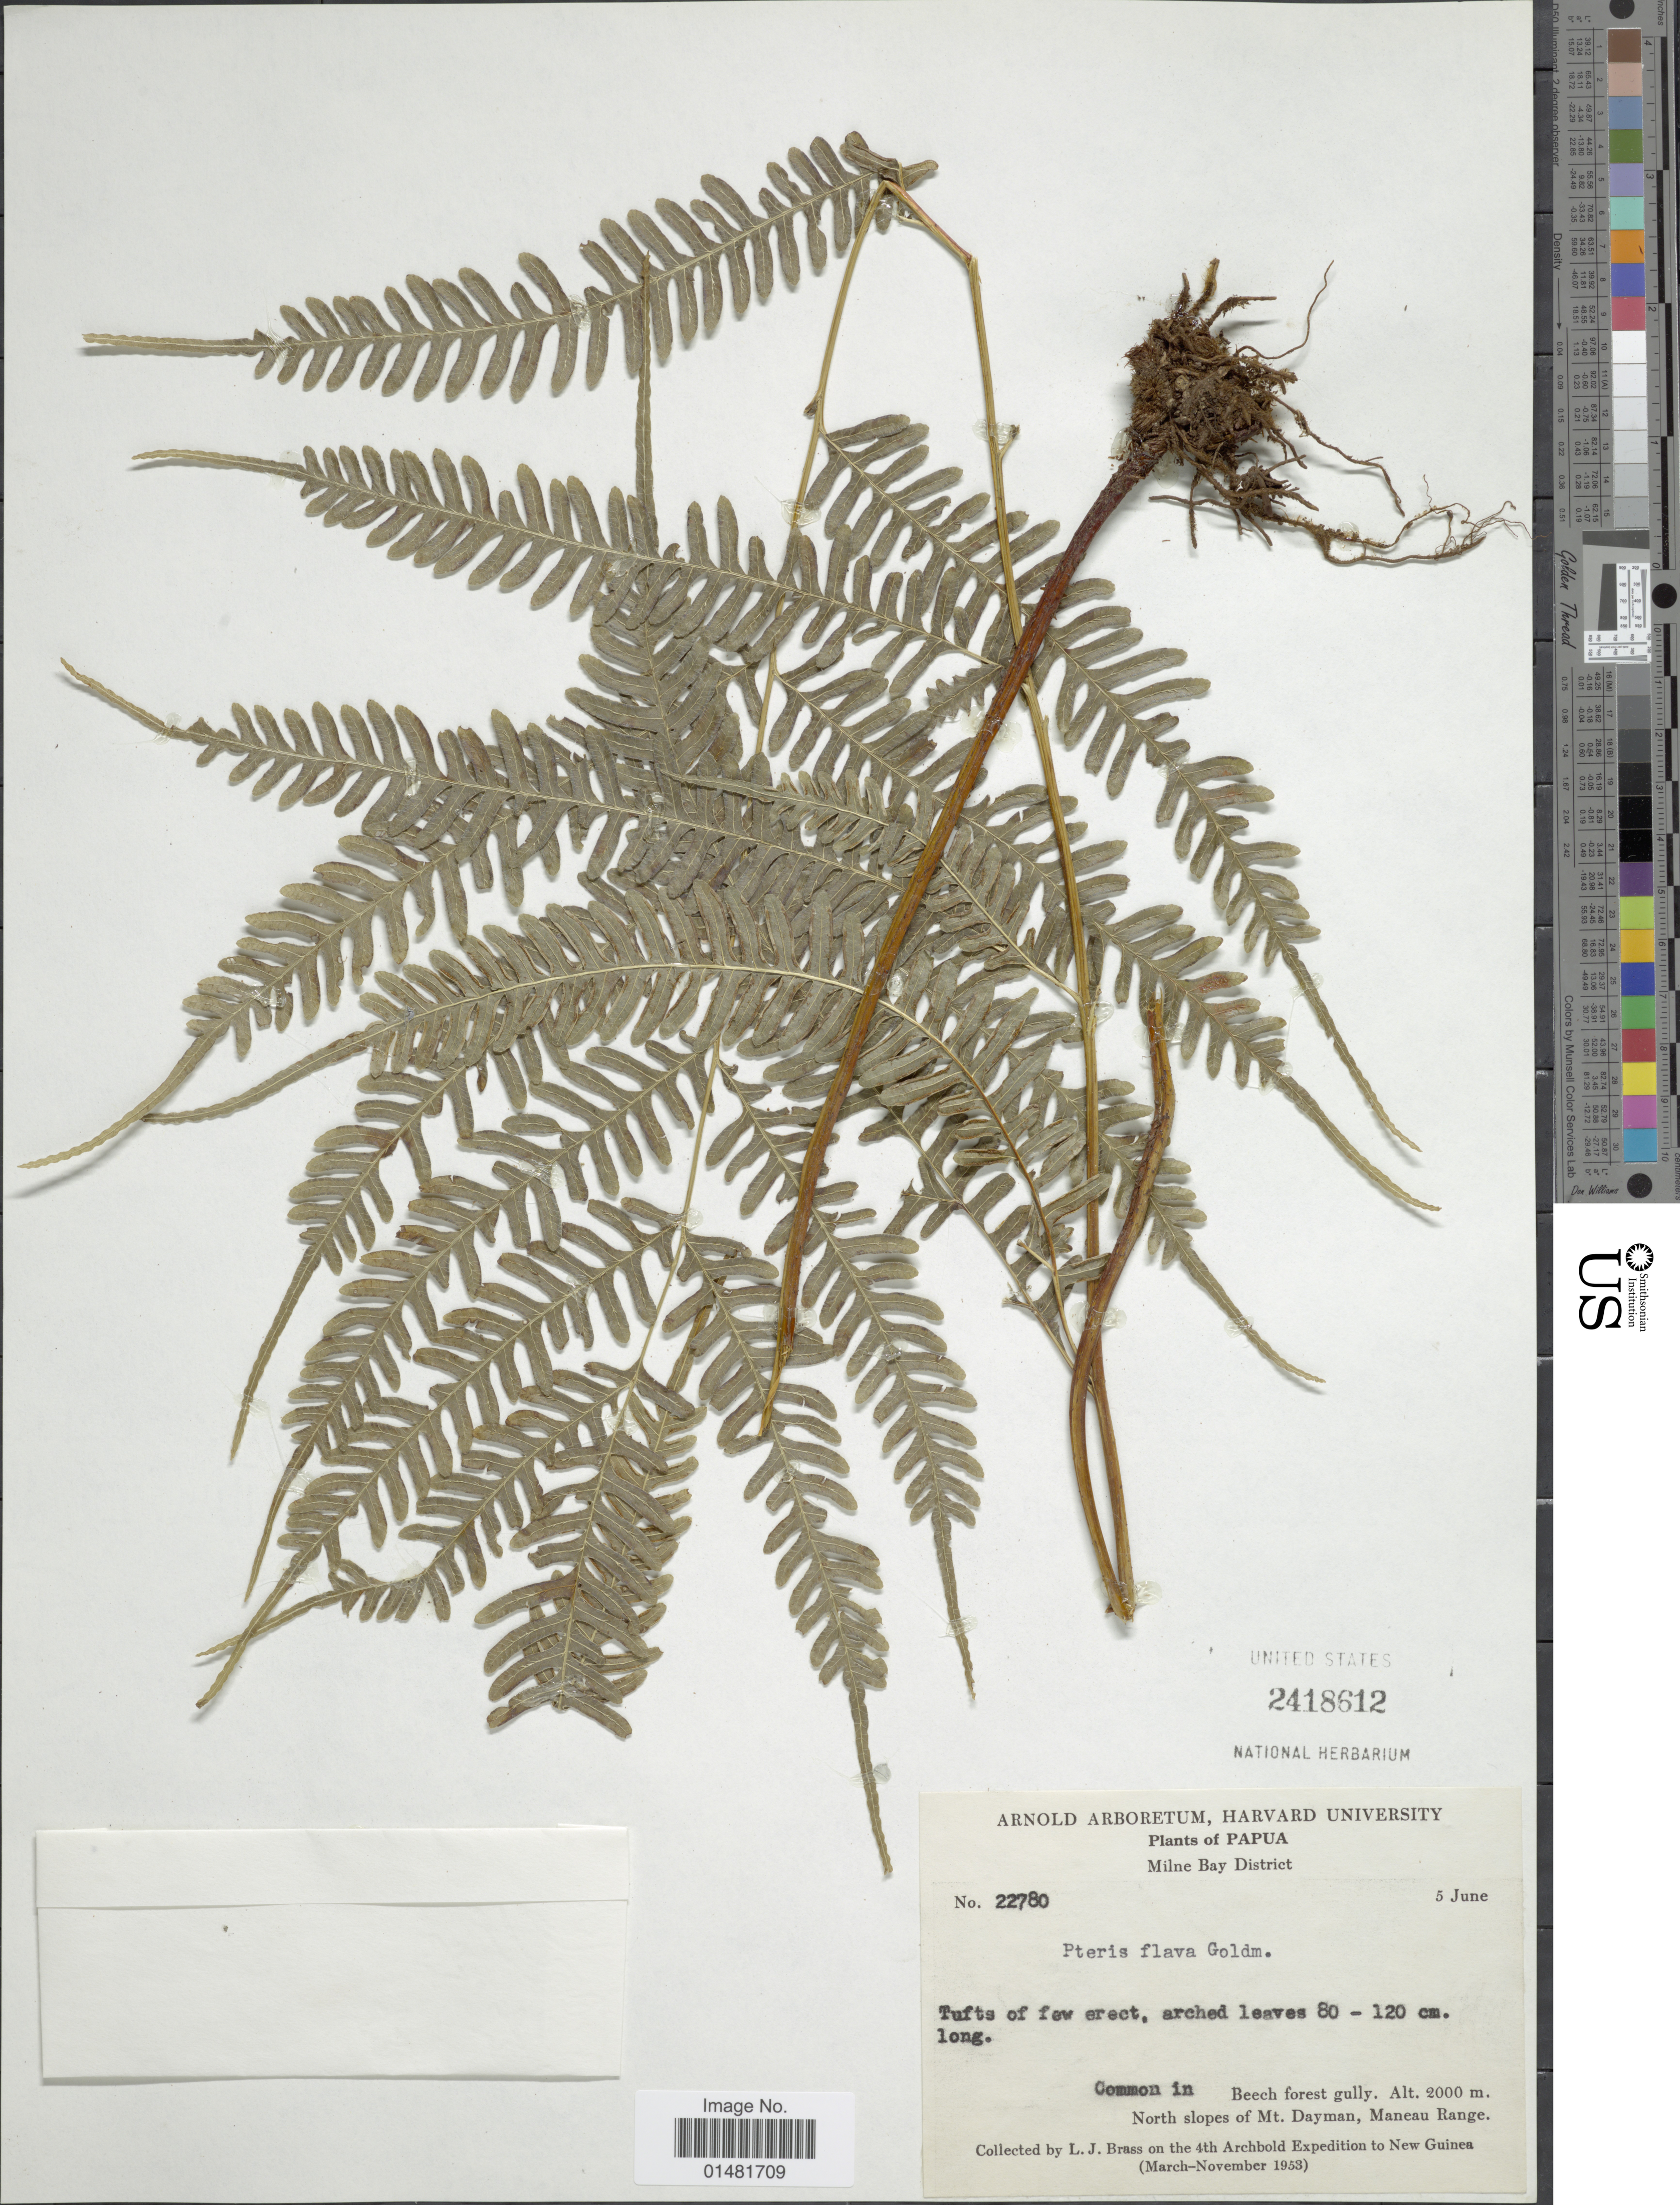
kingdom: Plantae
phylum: Tracheophyta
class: Polypodiopsida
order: Polypodiales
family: Pteridaceae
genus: Pteris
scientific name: Pteris flava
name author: Merr.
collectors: L. J. Brass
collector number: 22780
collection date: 1953-06-05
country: Papua New Guinea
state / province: Milne Bay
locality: Beech forest gully, North slopes of Mt. Dayman, Maneau Range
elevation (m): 2000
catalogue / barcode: US 2418612